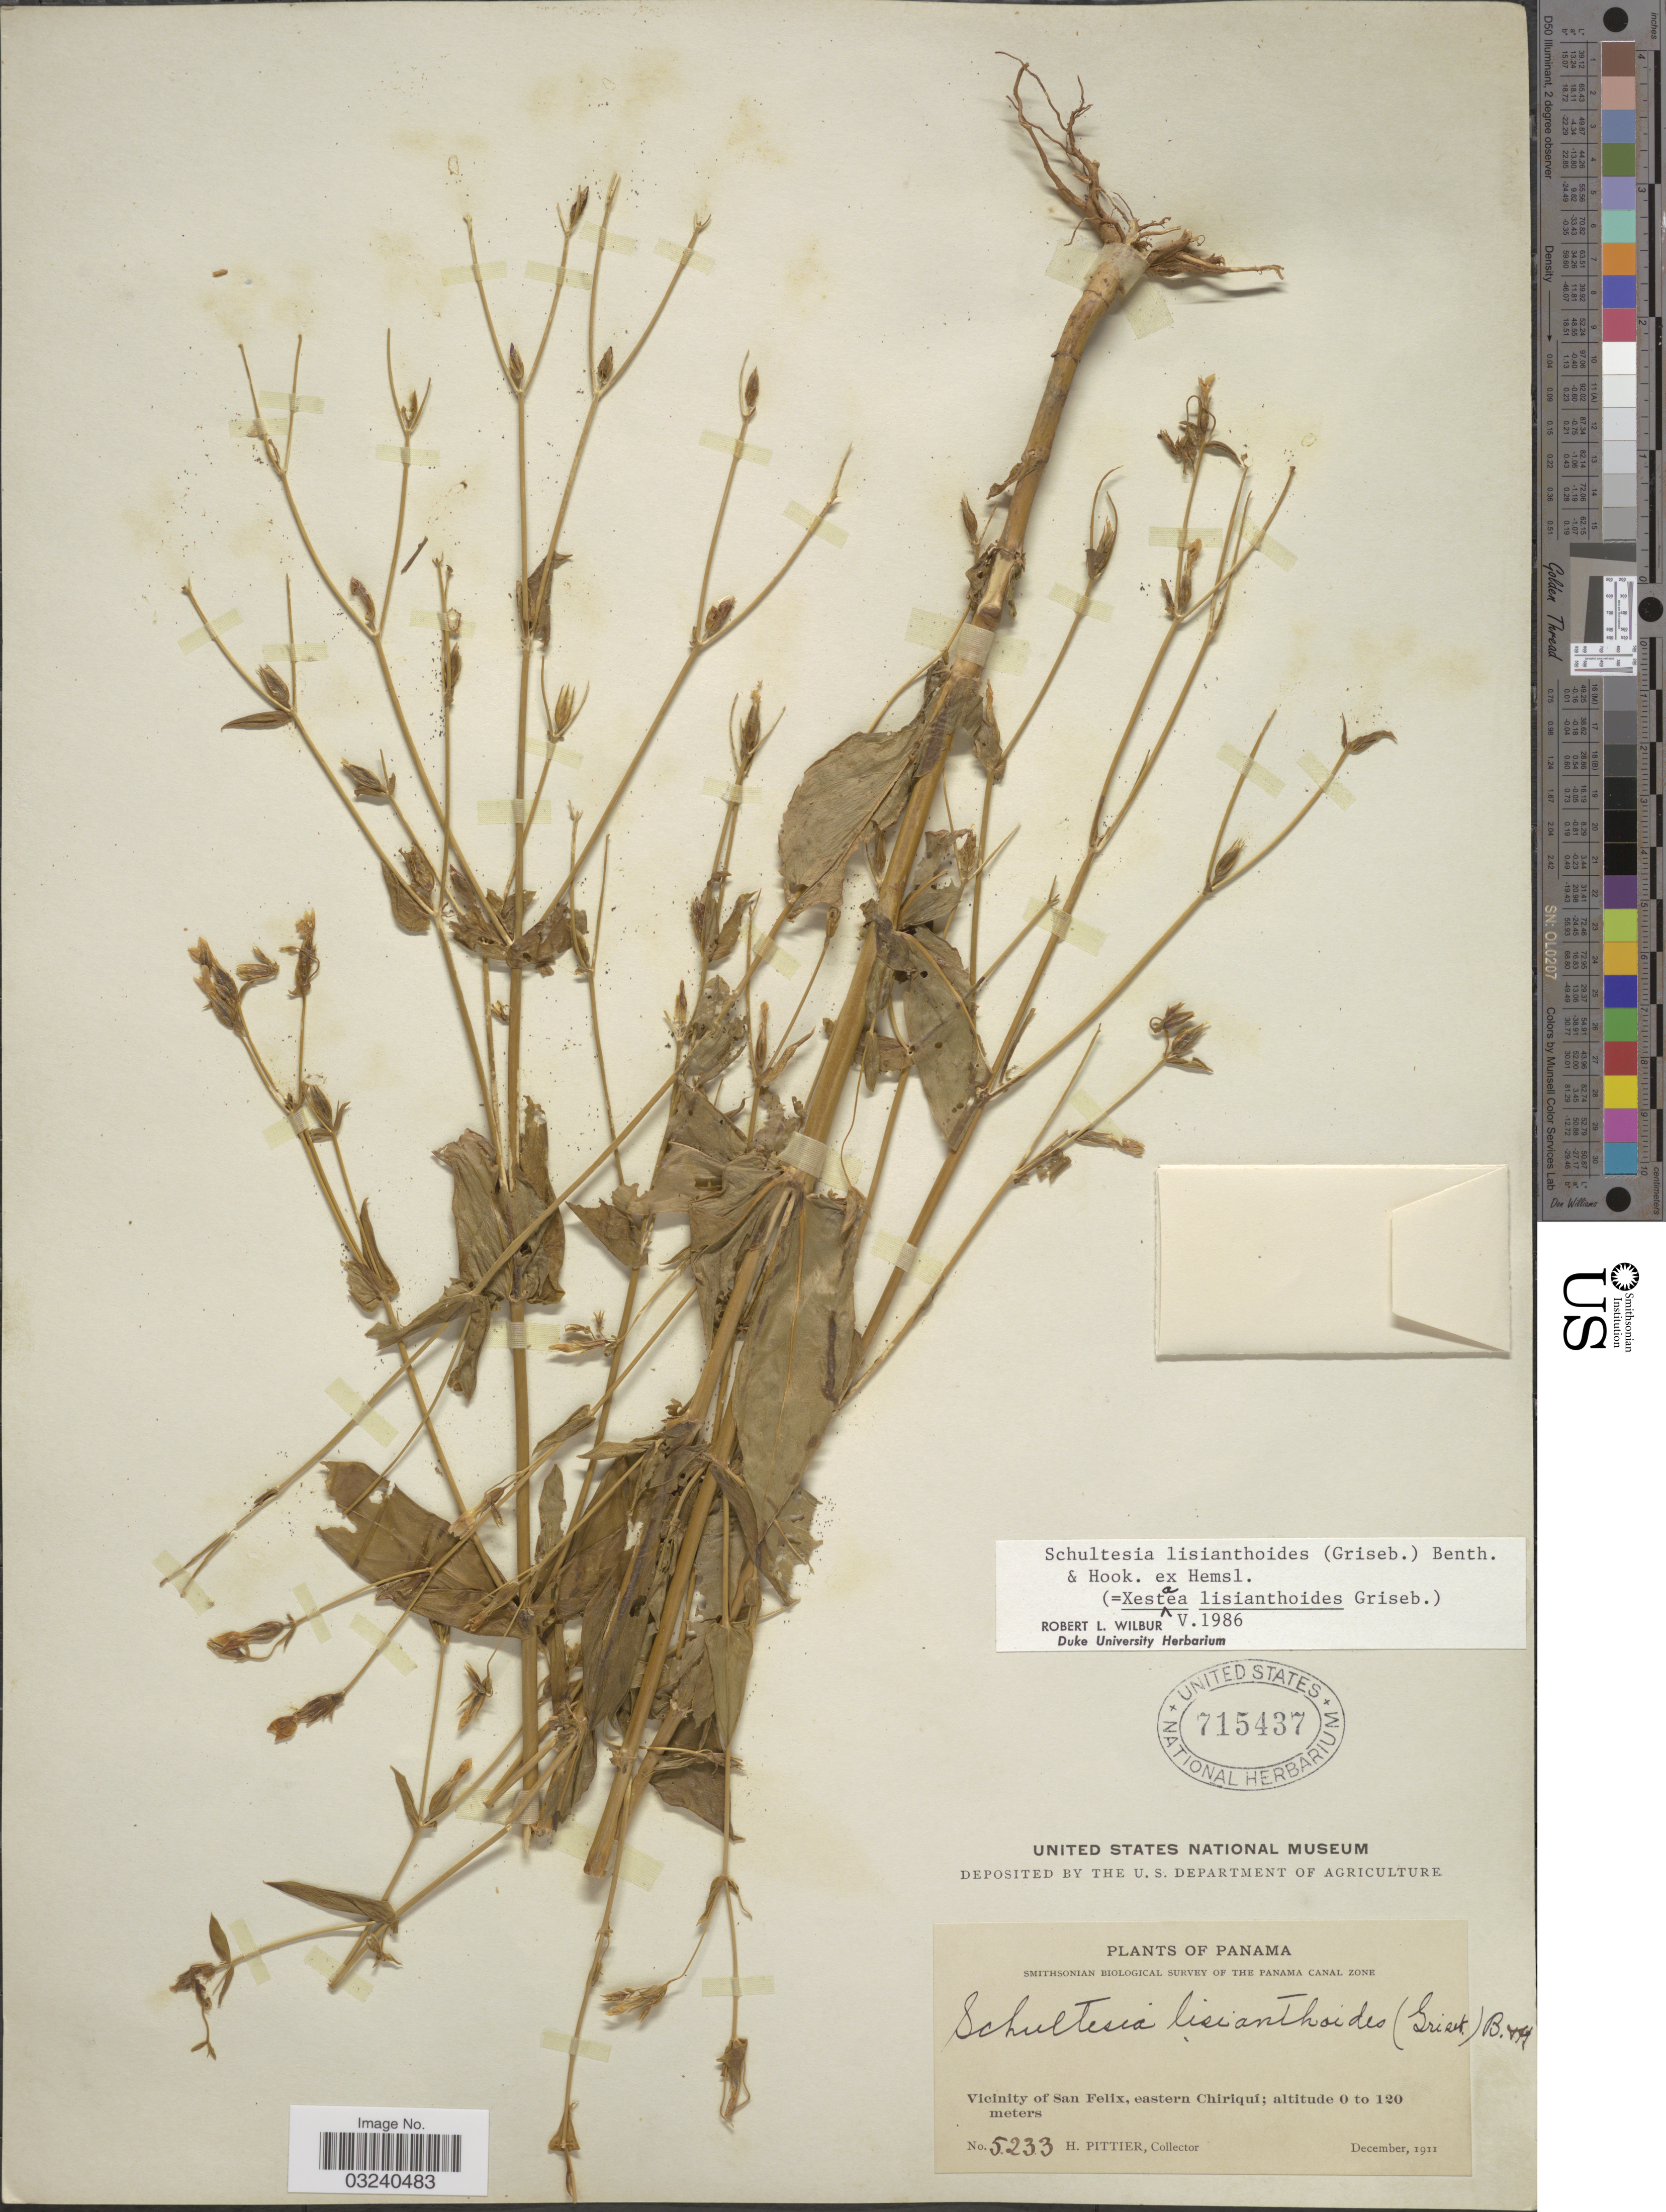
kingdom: Plantae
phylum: Tracheophyta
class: Magnoliopsida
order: Gentianales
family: Gentianaceae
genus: Schultesia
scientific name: Schultesia lisianthoides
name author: (Griseb.) Benth. & Hook. f. ex Hemsl.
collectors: H. F. Pittier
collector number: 5233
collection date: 1911-12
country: Panama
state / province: Chiriqui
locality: The Panama Canal Zone. Vicinity of San Felix, eastern Chiriqui.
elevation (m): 0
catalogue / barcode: US 715437